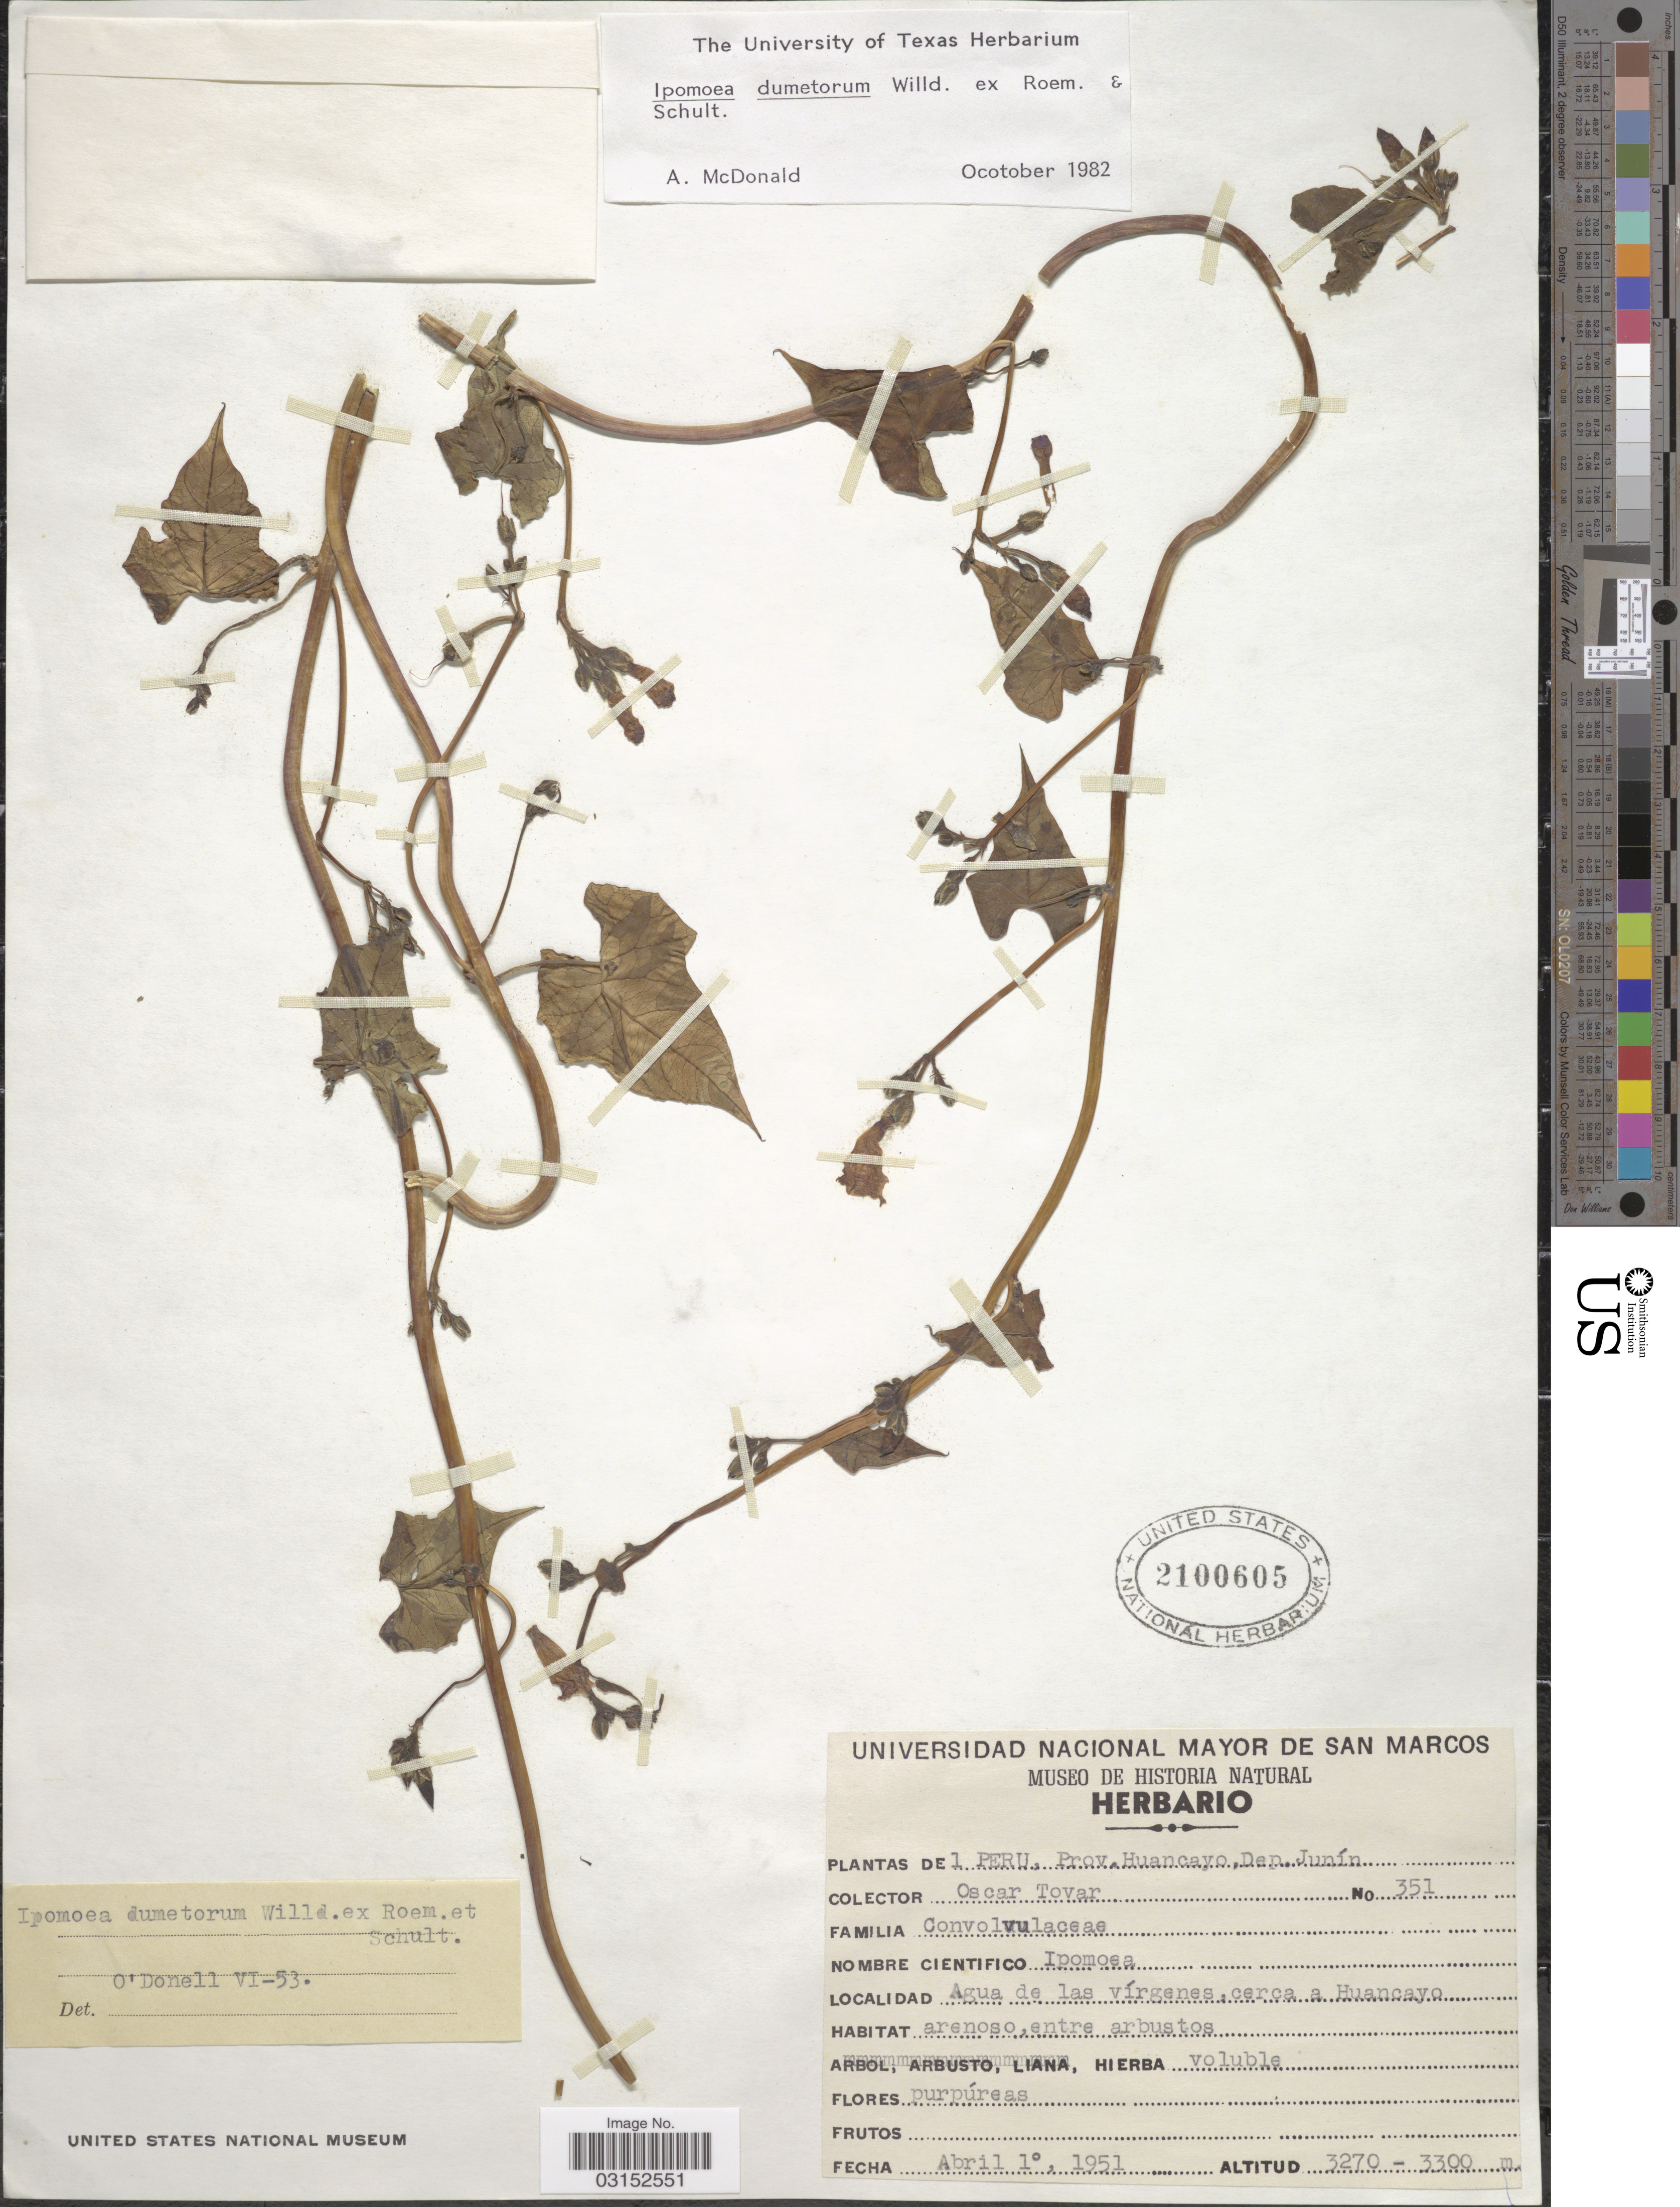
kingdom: Plantae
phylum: Tracheophyta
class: Magnoliopsida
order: Solanales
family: Convolvulaceae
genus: Ipomoea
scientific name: Ipomoea dumetorum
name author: Willd.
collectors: Ó. Tovar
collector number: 351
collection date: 1951-04-10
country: Peru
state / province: Junín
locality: Prov. Huancayo, Dep. Junín. Agua de las vírgenes, cerca a Huancayo.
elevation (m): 3270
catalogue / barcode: US 2100605